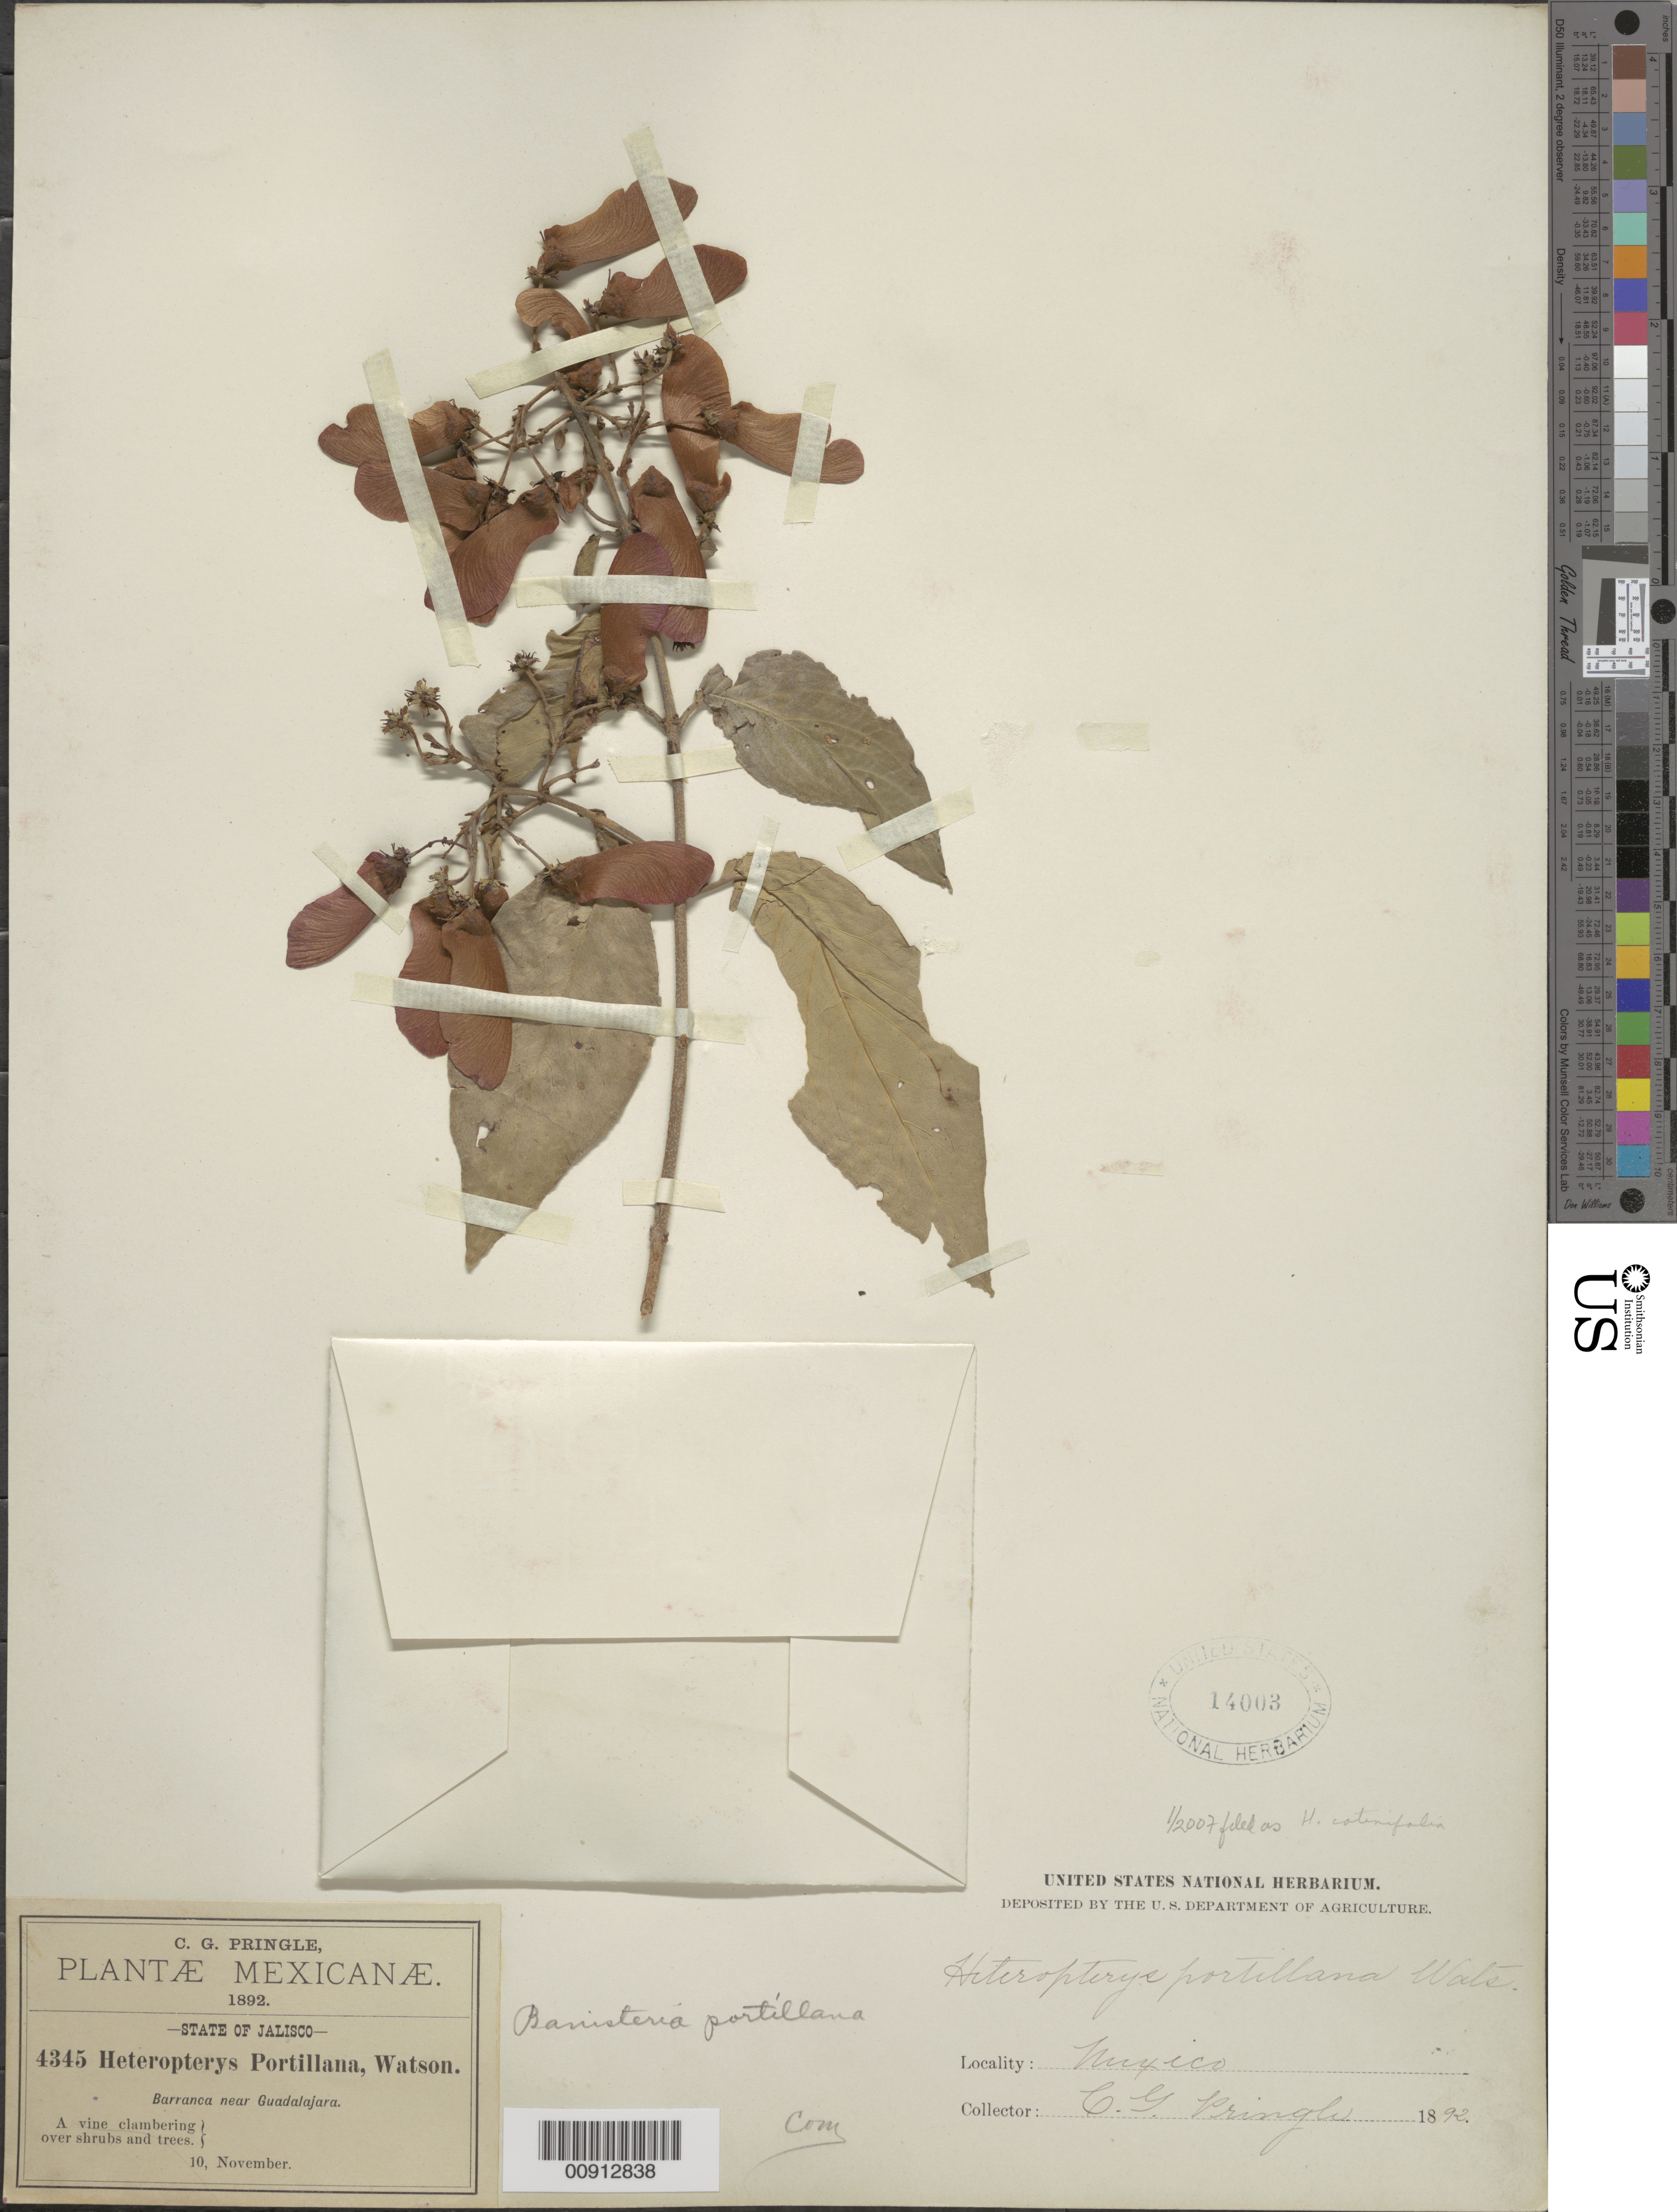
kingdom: Plantae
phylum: Tracheophyta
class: Magnoliopsida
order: Malpighiales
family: Malpighiaceae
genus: Heteropterys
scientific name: Heteropterys cotinifolia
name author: A. Juss.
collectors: C. G. Pringle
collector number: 4345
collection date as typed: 10 Nov 1892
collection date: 1892-11-10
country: Mexico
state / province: Jalisco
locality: Barranca near Guadalajara, Jalisco.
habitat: A vine clambering over shrubs and trees.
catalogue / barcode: US 14003